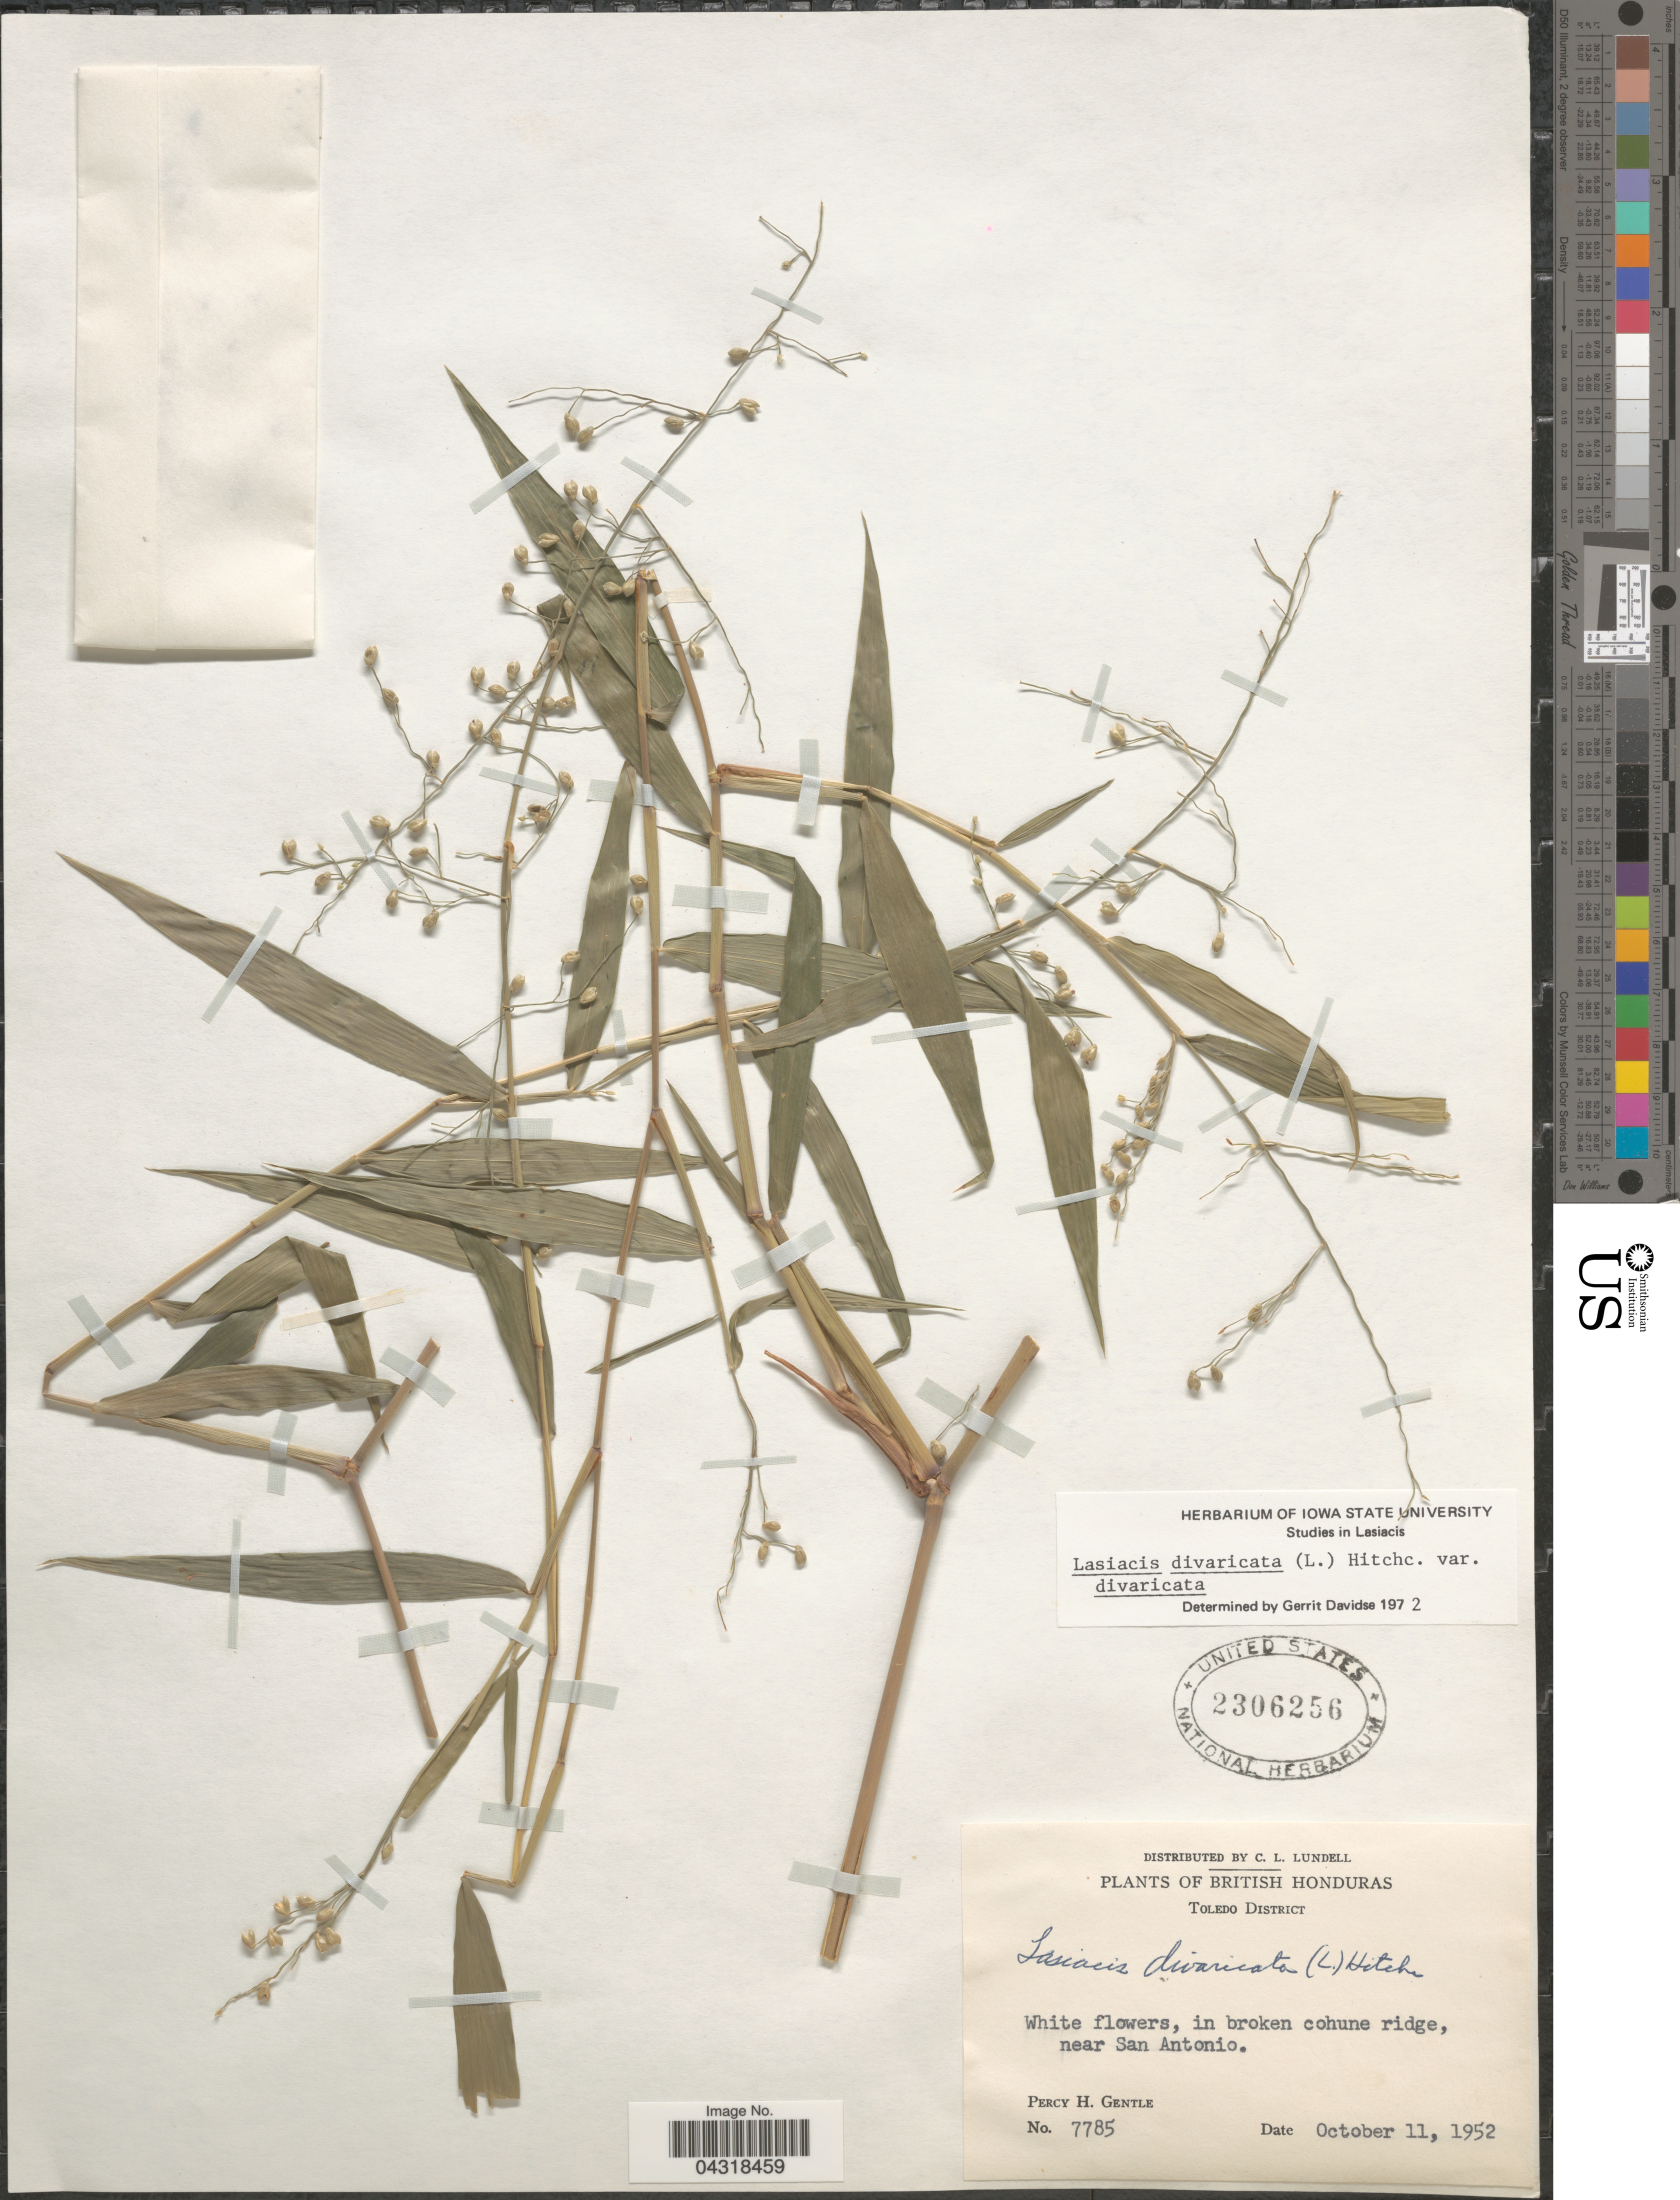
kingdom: Plantae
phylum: Tracheophyta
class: Liliopsida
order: Poales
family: Poaceae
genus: Lasiacis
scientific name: Lasiacis divaricata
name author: (L.) Hitchc.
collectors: P. H. Gentle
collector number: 7785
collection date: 1952-10-11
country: Belize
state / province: Toledo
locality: British Honduras. Toledo District. White flowers, in broken cohune ridge, near San Antonio.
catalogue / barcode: US 2306256